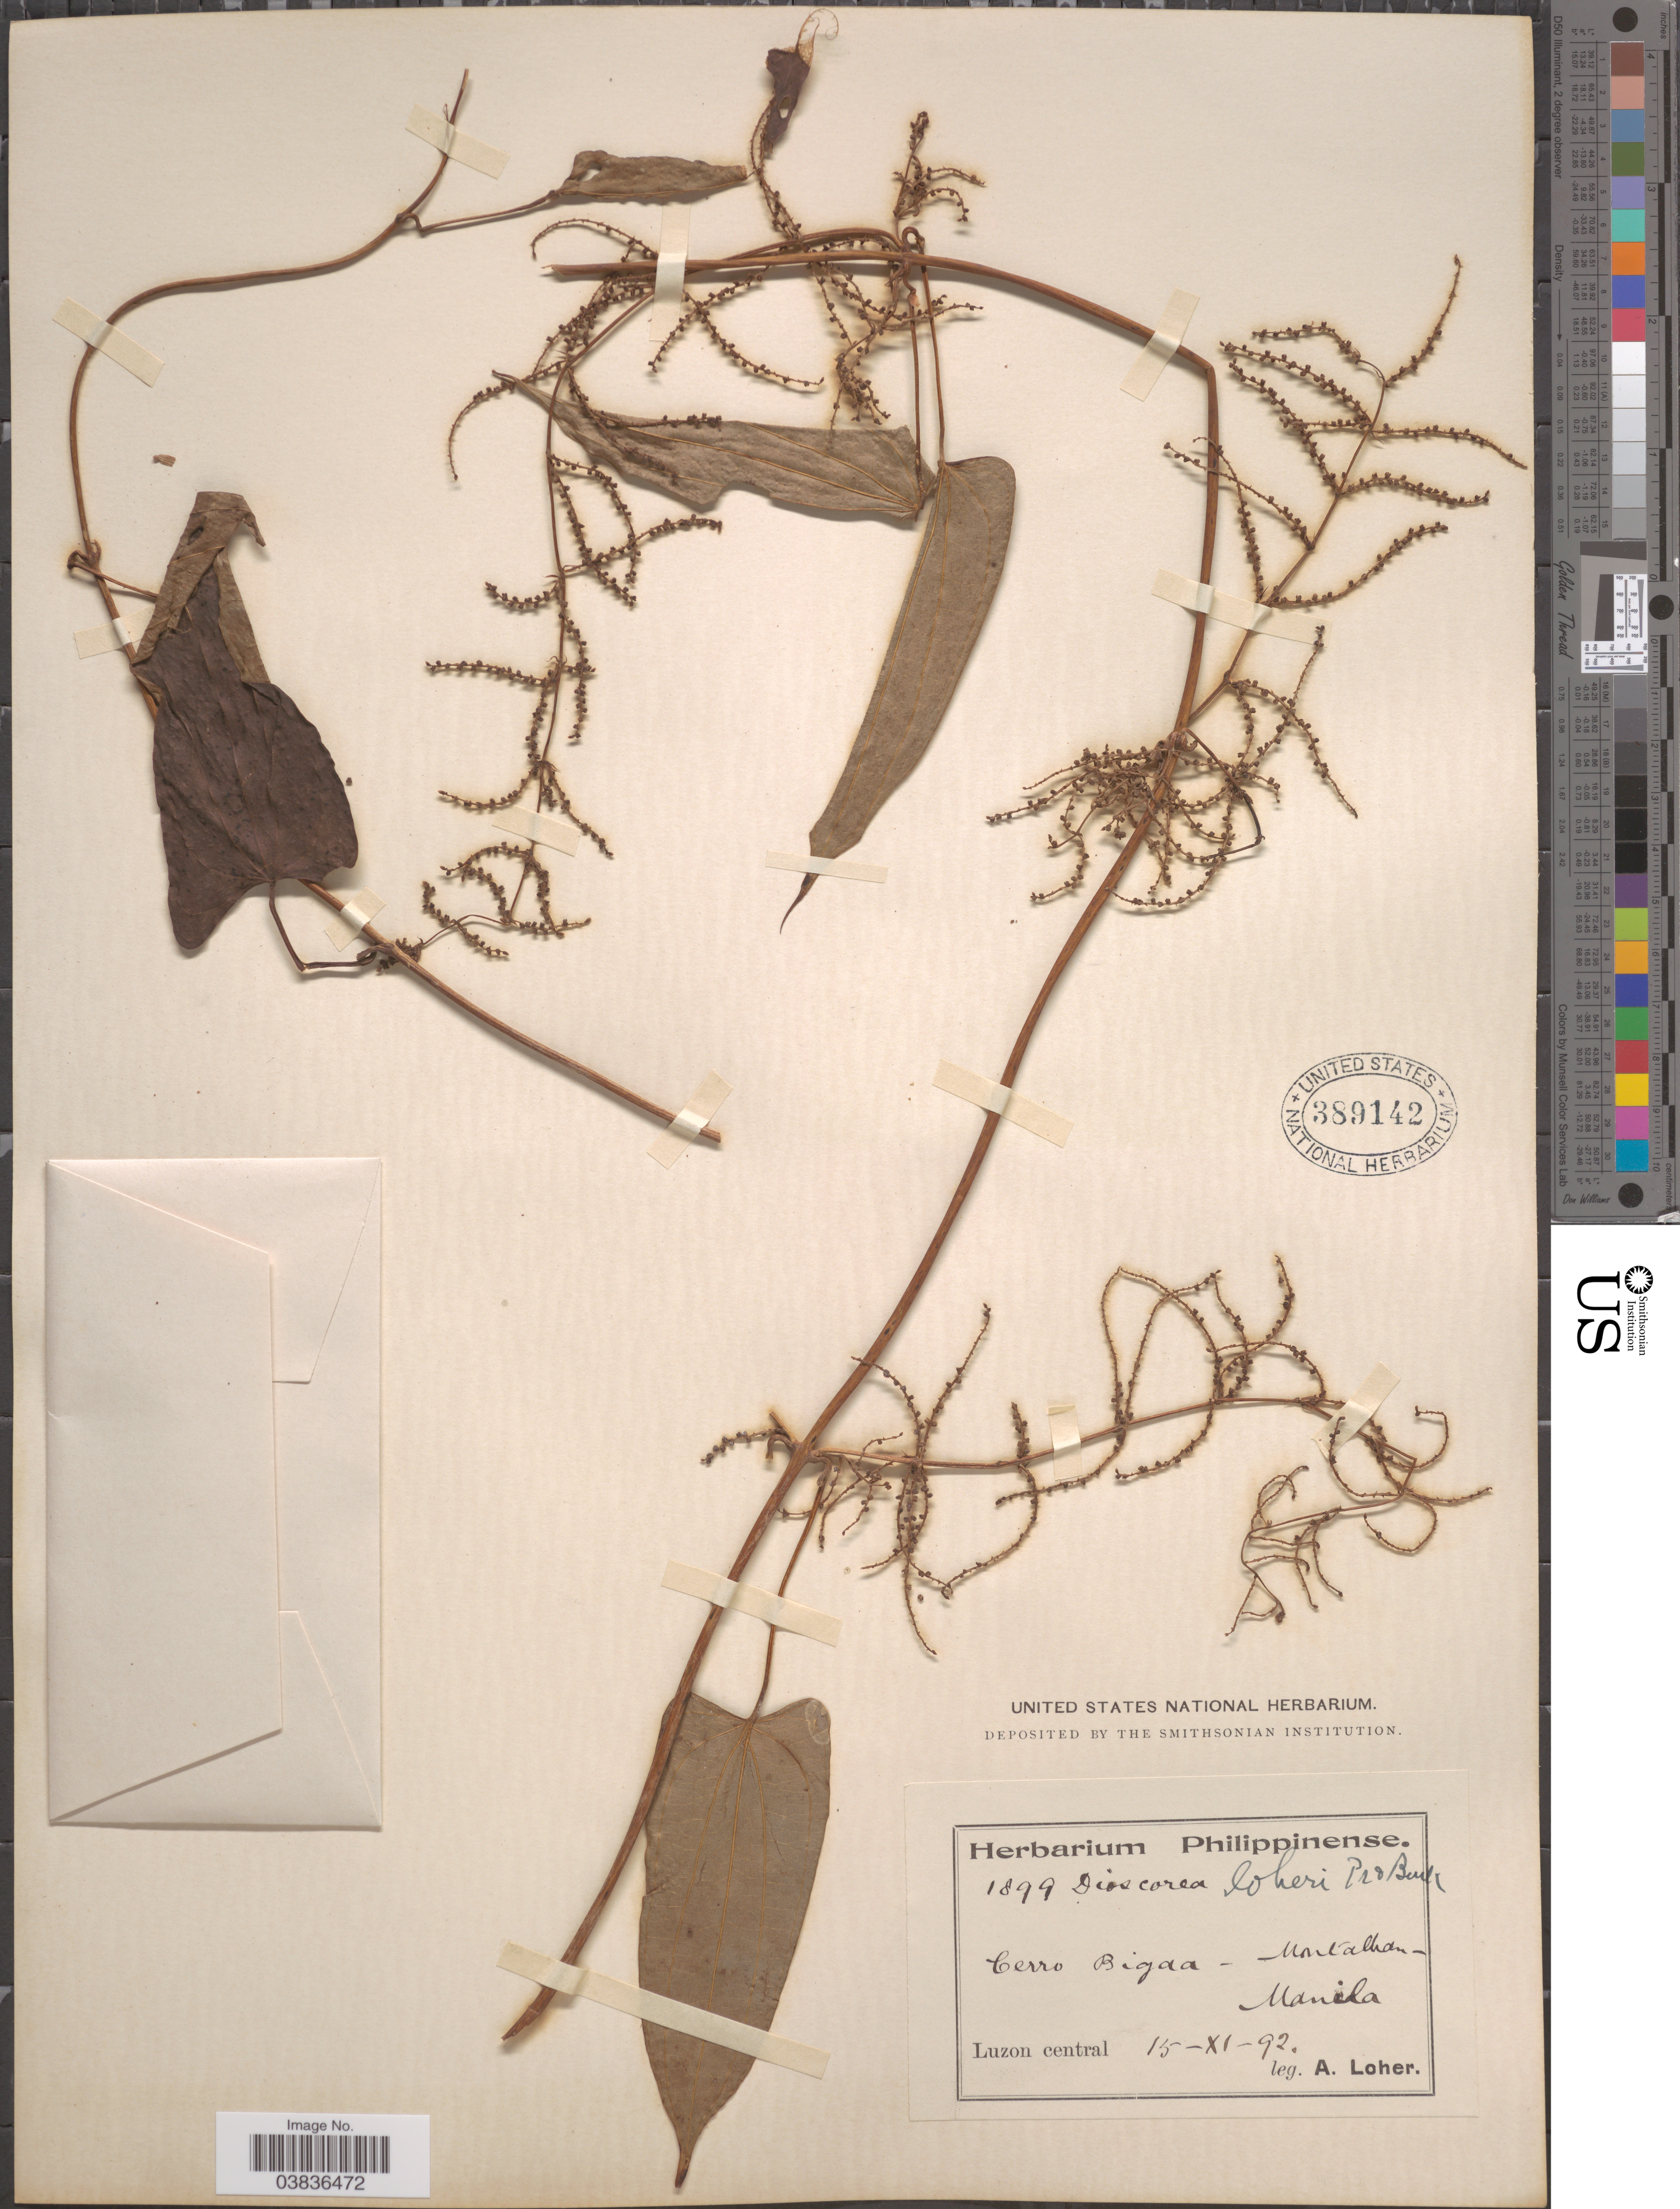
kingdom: Plantae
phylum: Tracheophyta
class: Liliopsida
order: Dioscoreales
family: Dioscoreaceae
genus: Dioscorea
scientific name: Dioscorea loheri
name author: Prain & Burkill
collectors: A. Loher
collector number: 1899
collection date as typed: Transcribed d/m/y: 15/11/92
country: Philippines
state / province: Central Luzon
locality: Cerro Bigaa - Montalban - Manila. Luzon central.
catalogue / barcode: US 389142